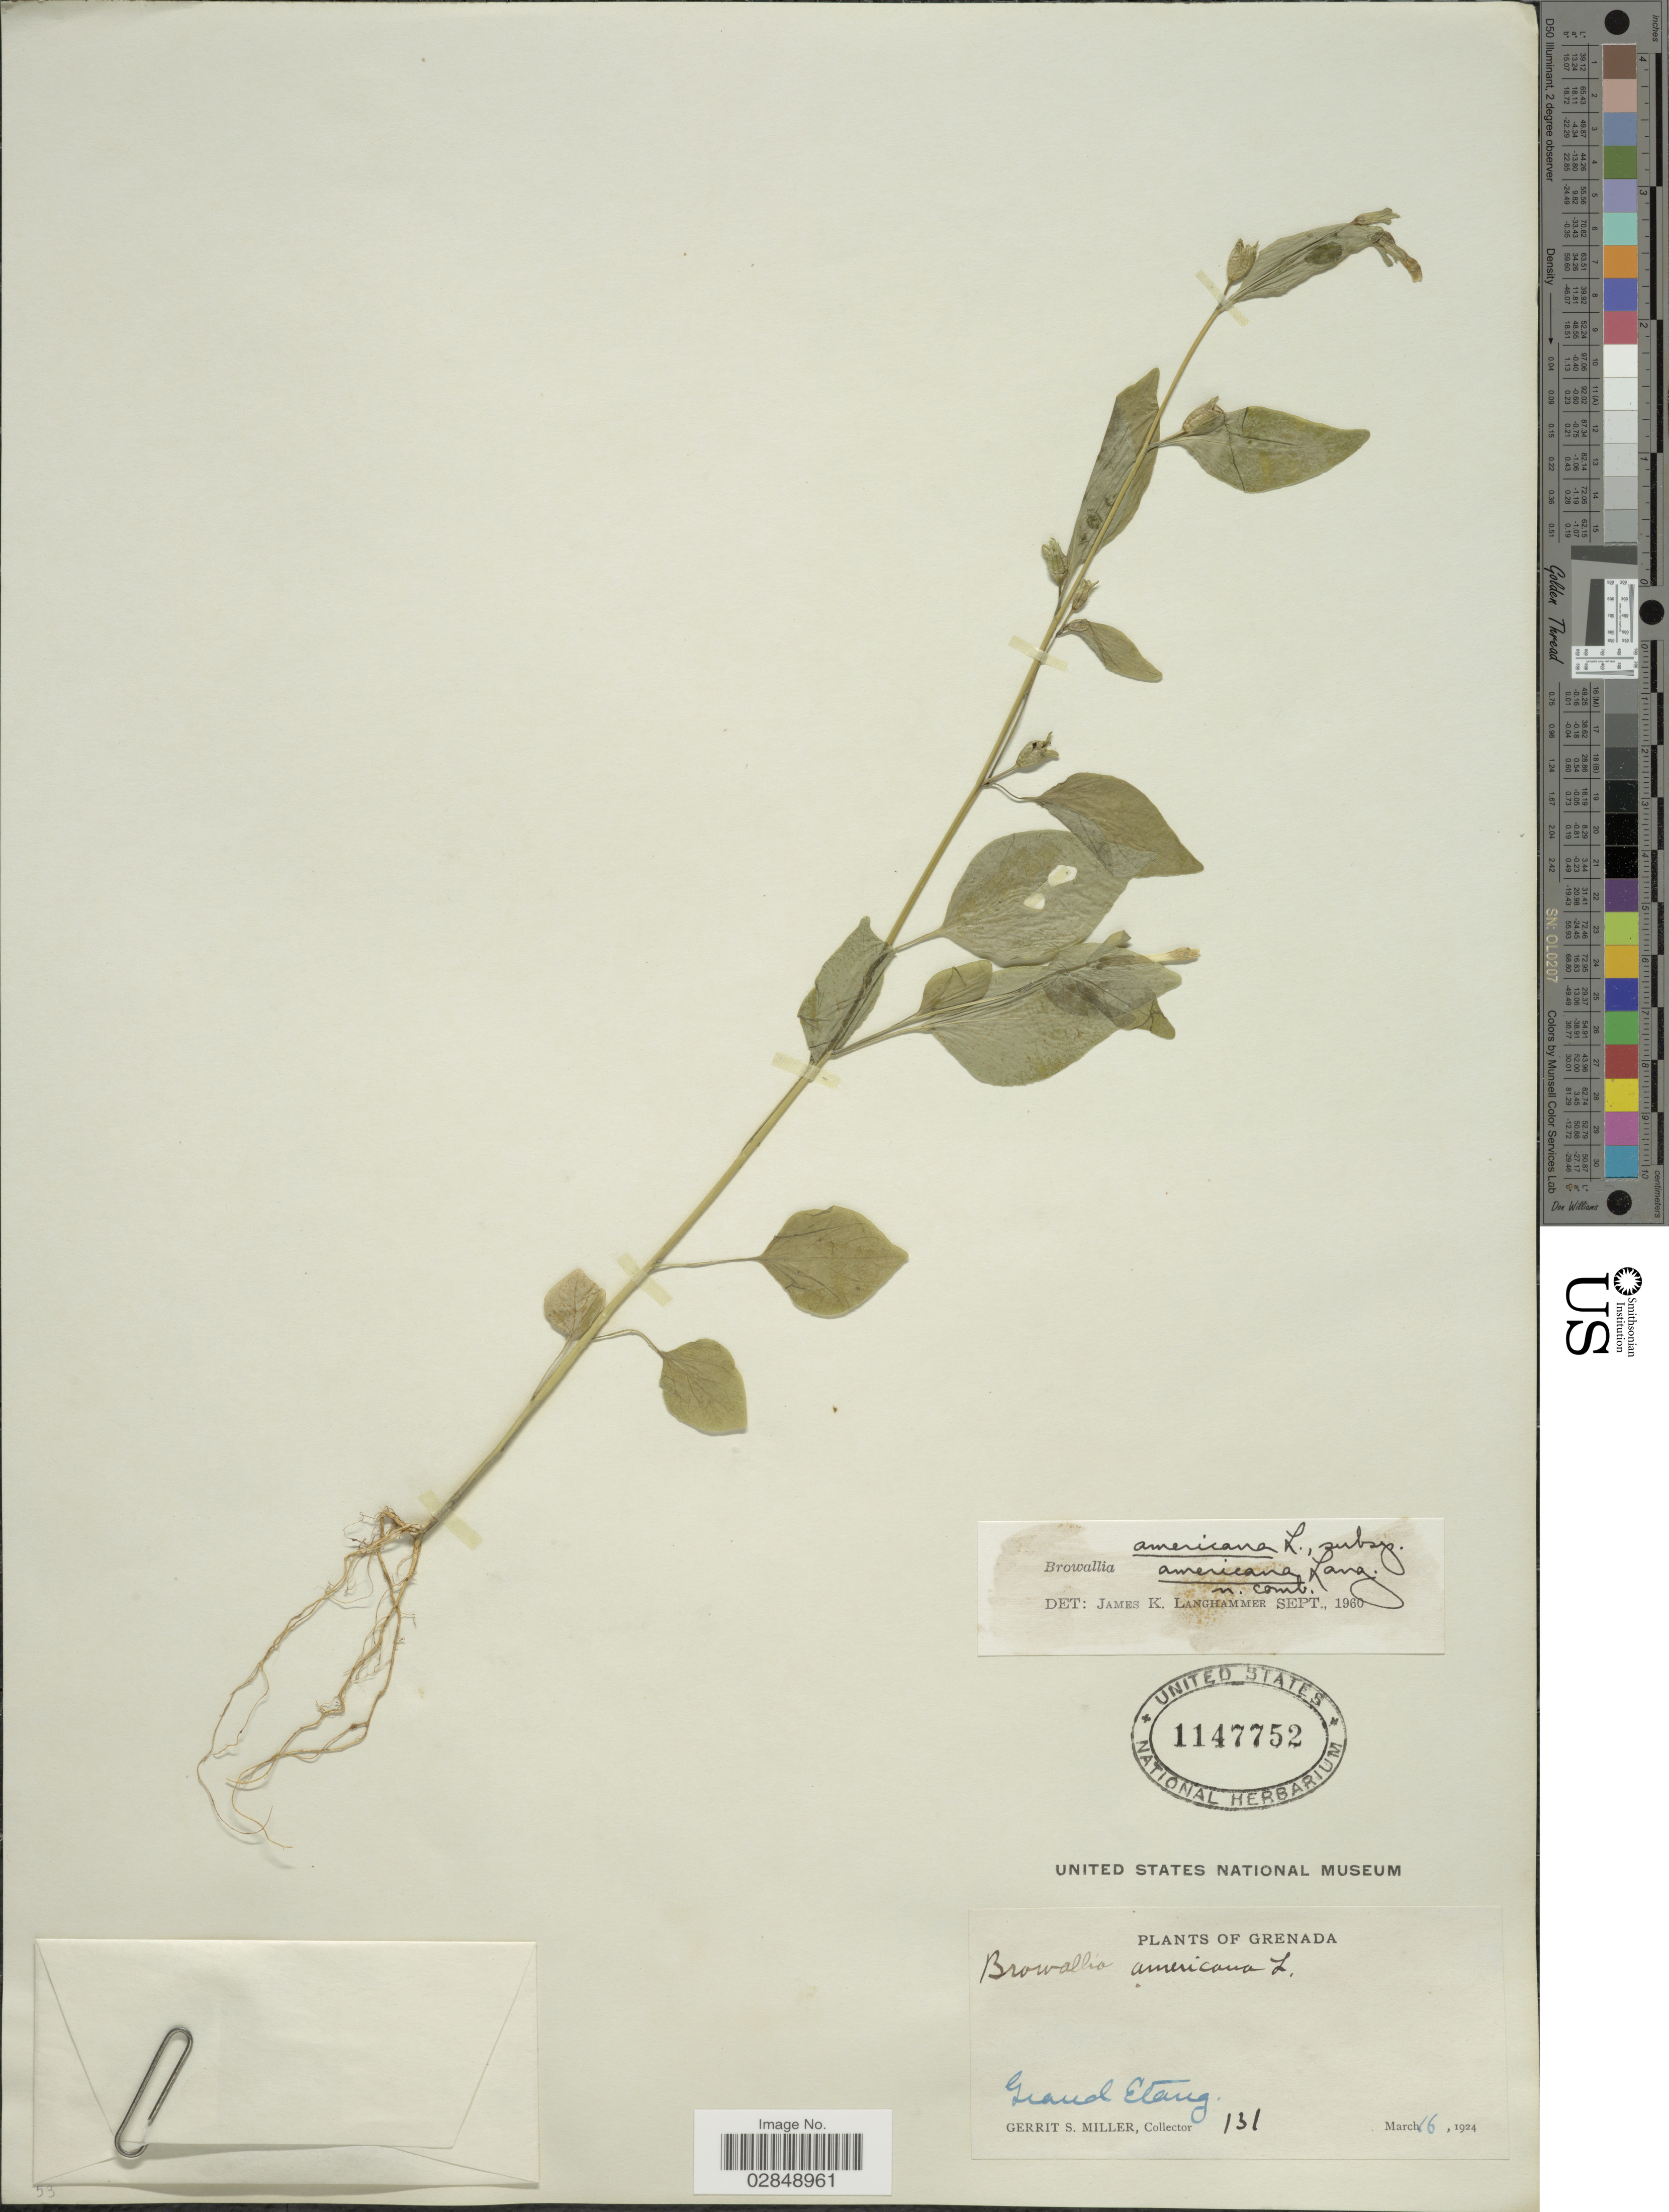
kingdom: Plantae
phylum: Tracheophyta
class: Magnoliopsida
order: Solanales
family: Solanaceae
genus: Browallia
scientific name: Browallia americana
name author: L.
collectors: G. S. Miller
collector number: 131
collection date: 1924-03-16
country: Grenada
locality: Grand Etang.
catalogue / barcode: US 1147752